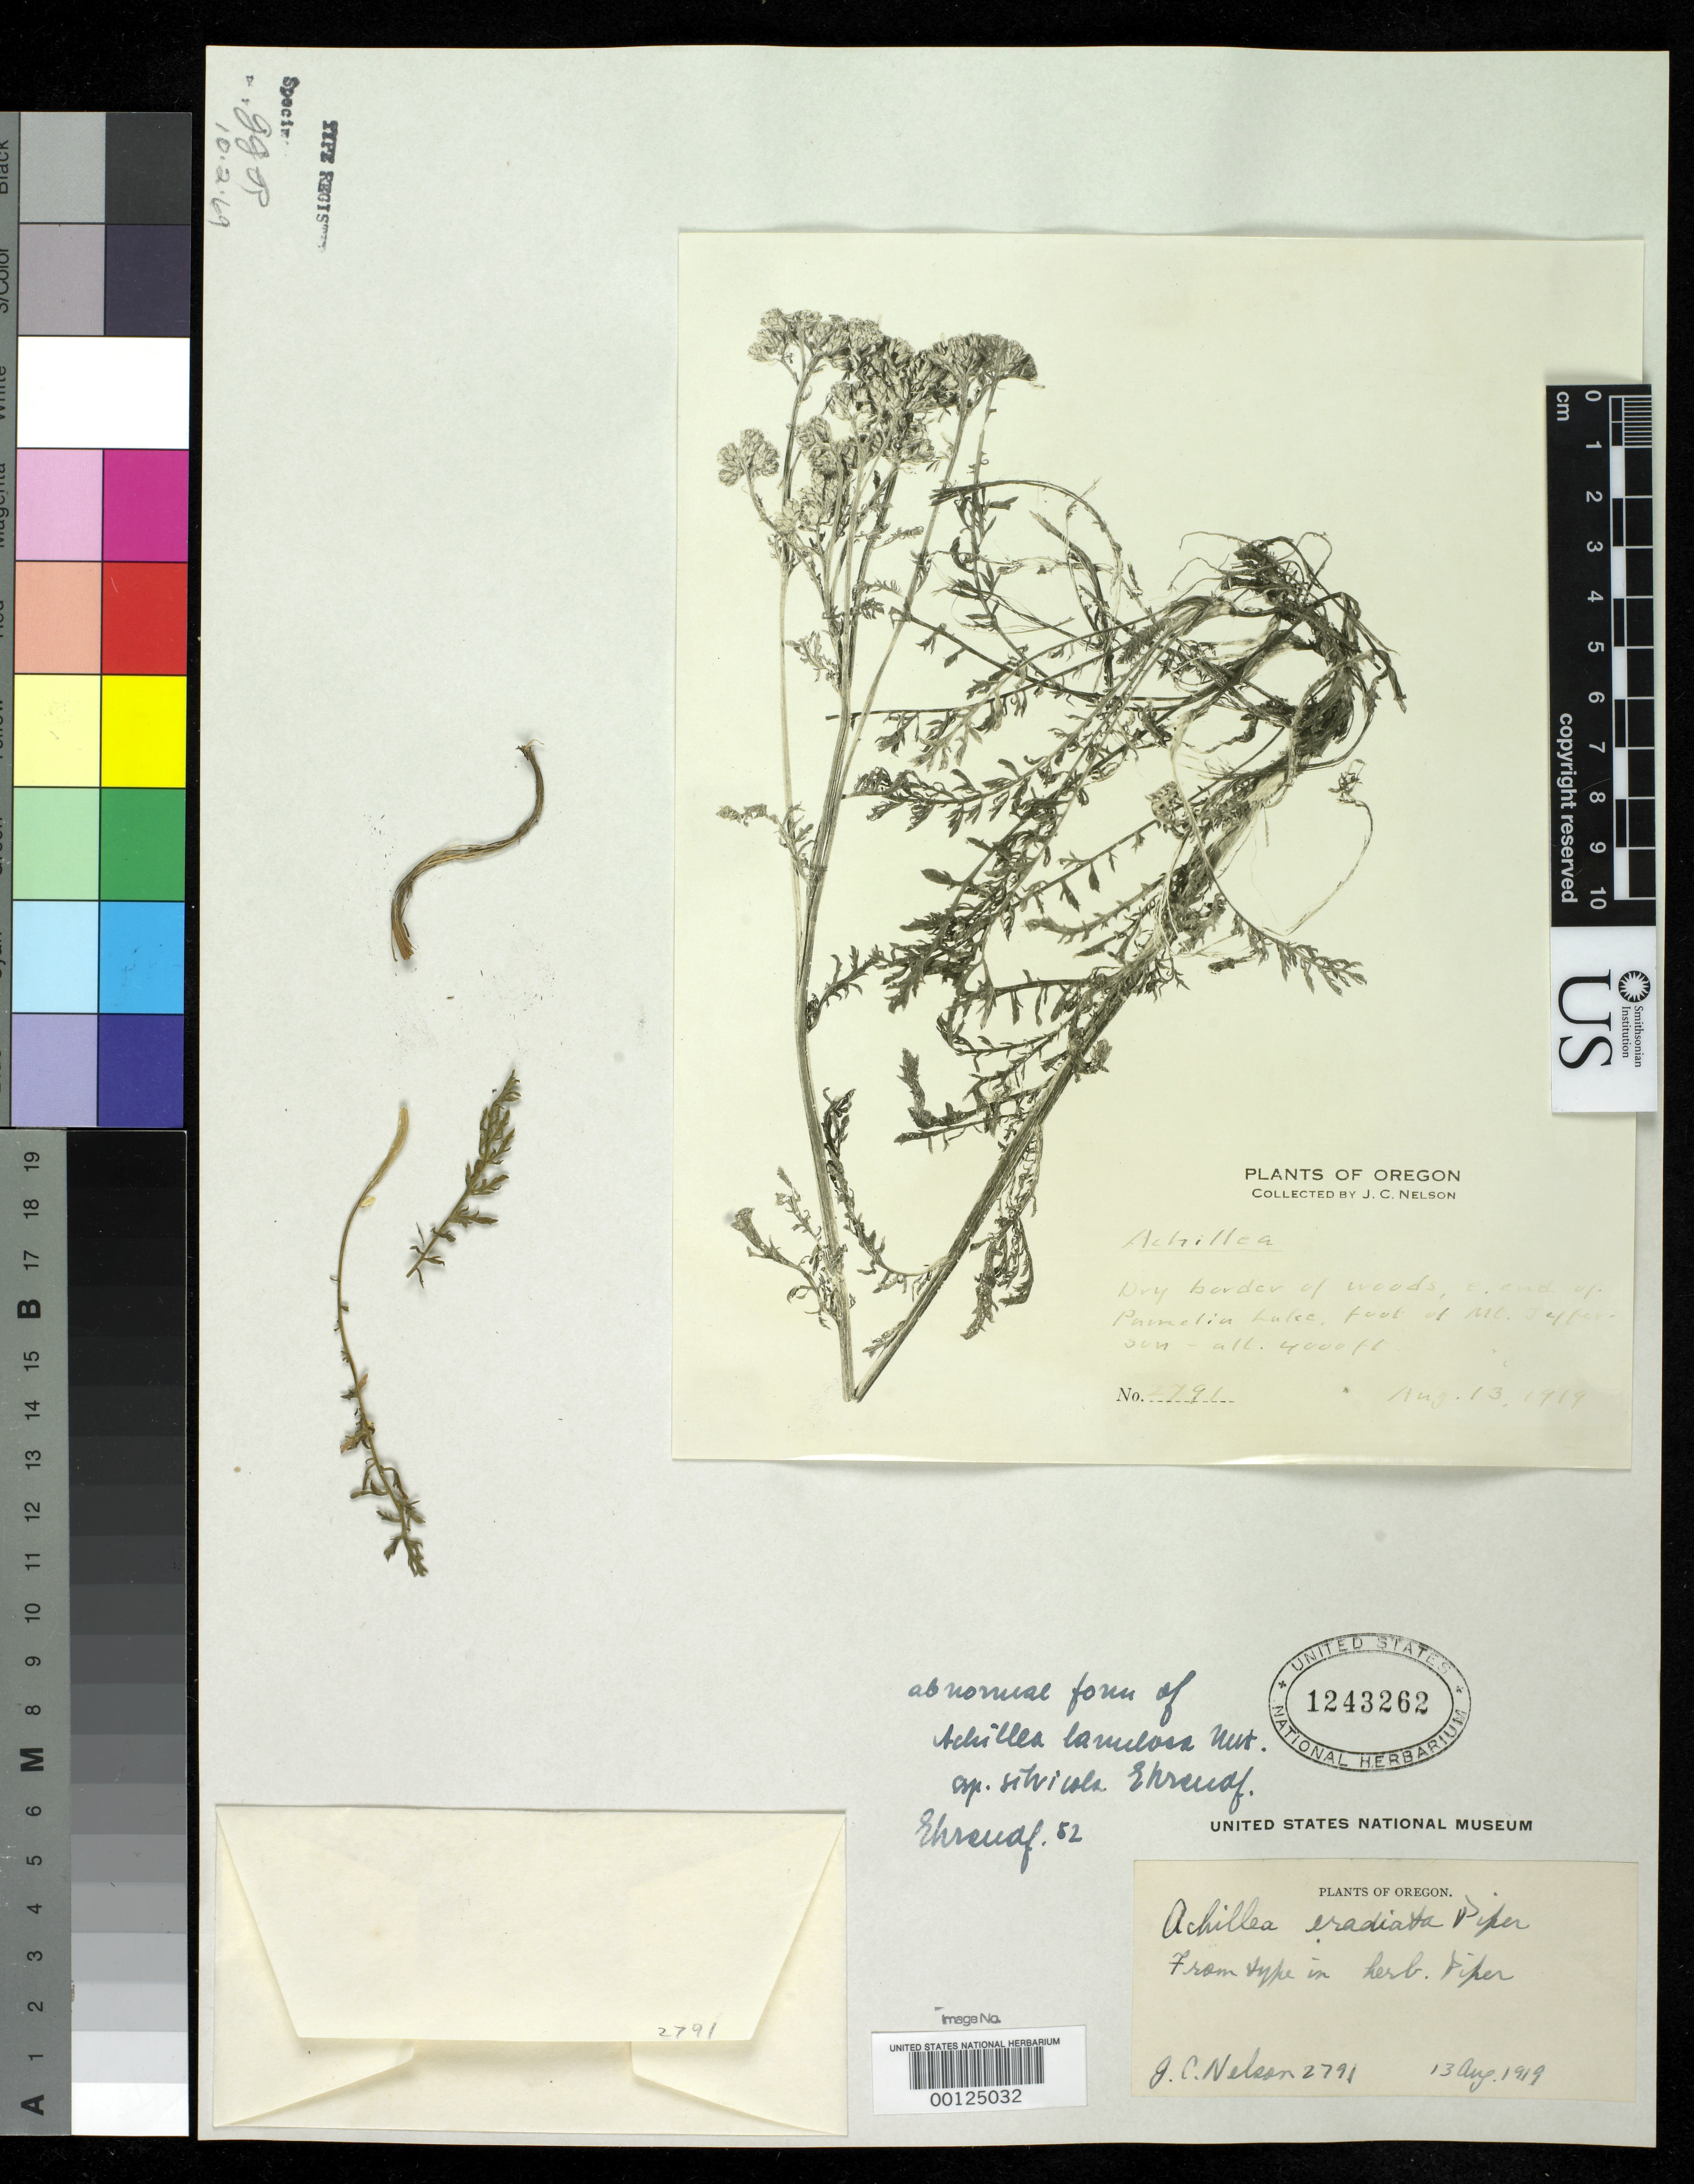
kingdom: Plantae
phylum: Tracheophyta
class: Magnoliopsida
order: Asterales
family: Asteraceae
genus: Achillea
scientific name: Achillea eradiata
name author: Piper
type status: Isotype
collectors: J. C. Nelson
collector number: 2791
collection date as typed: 13 Aug 1919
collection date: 1919-08-13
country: United States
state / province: Oregon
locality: E end of Pamelia Lake, foot of Mt. Jefferson.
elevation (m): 1219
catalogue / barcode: US 1243262